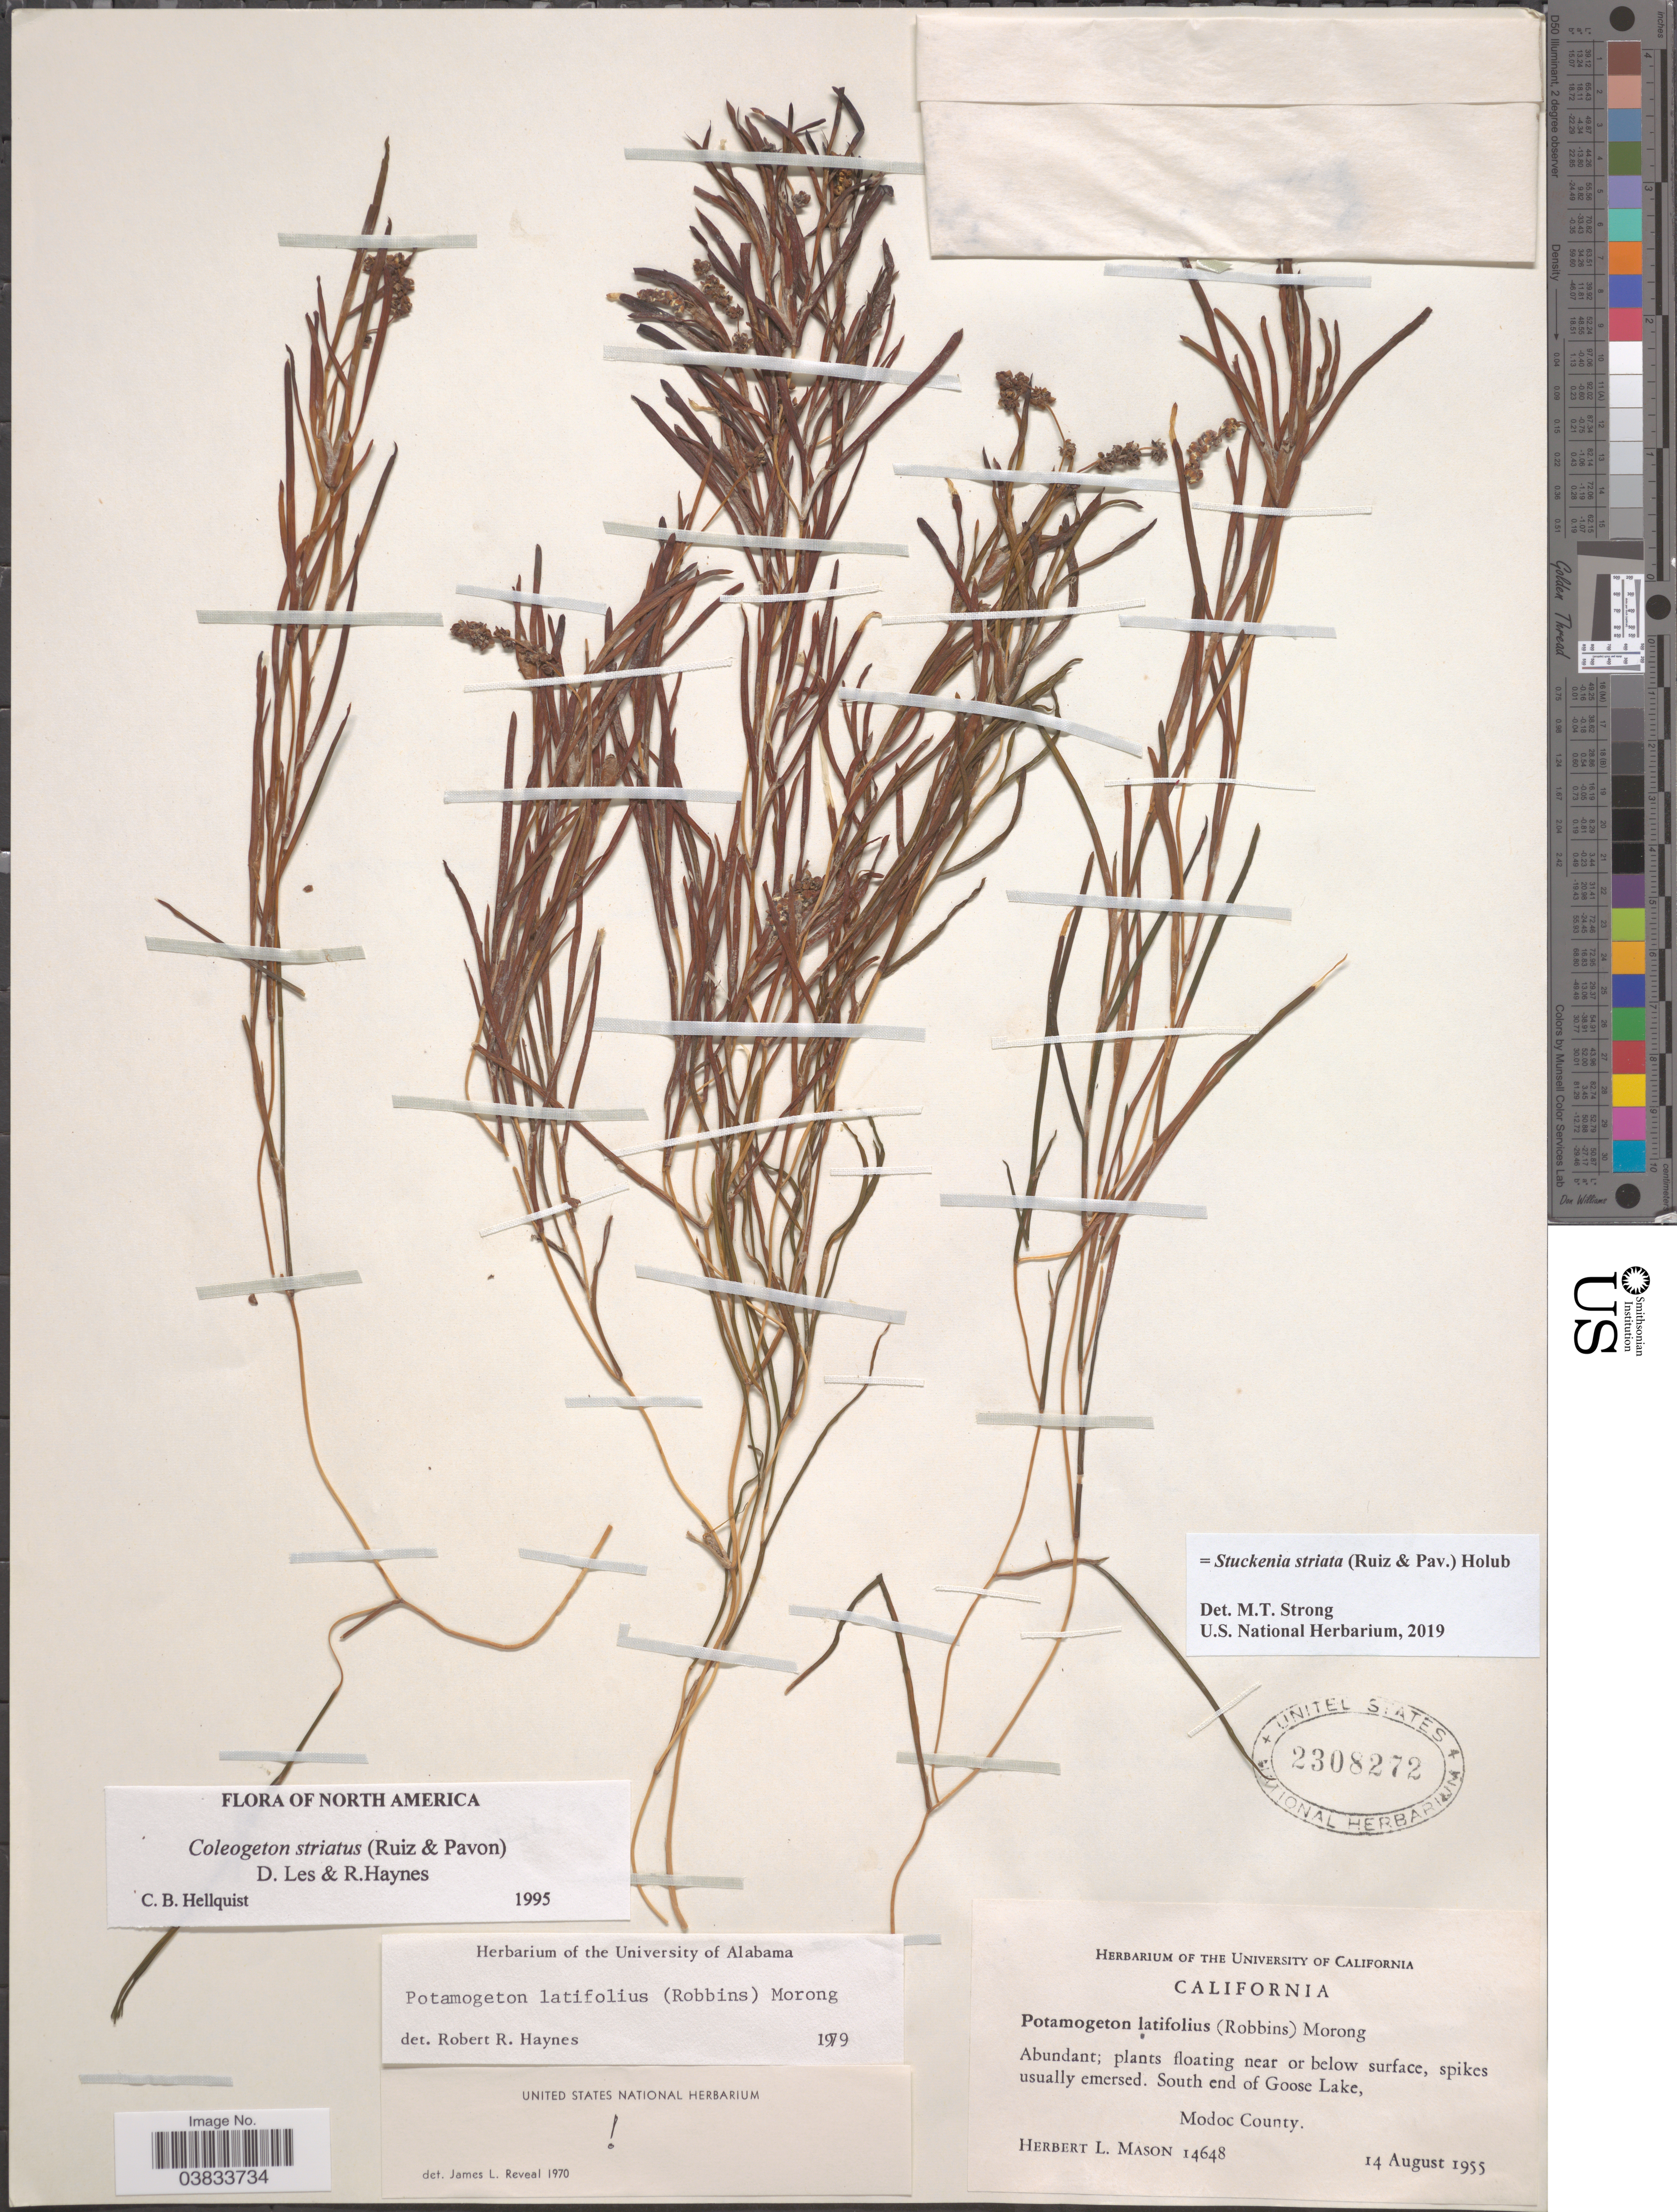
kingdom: Plantae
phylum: Tracheophyta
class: Liliopsida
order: Alismatales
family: Potamogetonaceae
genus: Stuckenia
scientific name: Stuckenia striata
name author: (Ruiz & Pav.) Holub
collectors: H. L. Mason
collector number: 14648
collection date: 1955-08-14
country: United States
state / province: California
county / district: Modoc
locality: South end of Goose Lake, Modoc County.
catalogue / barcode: US 2308272